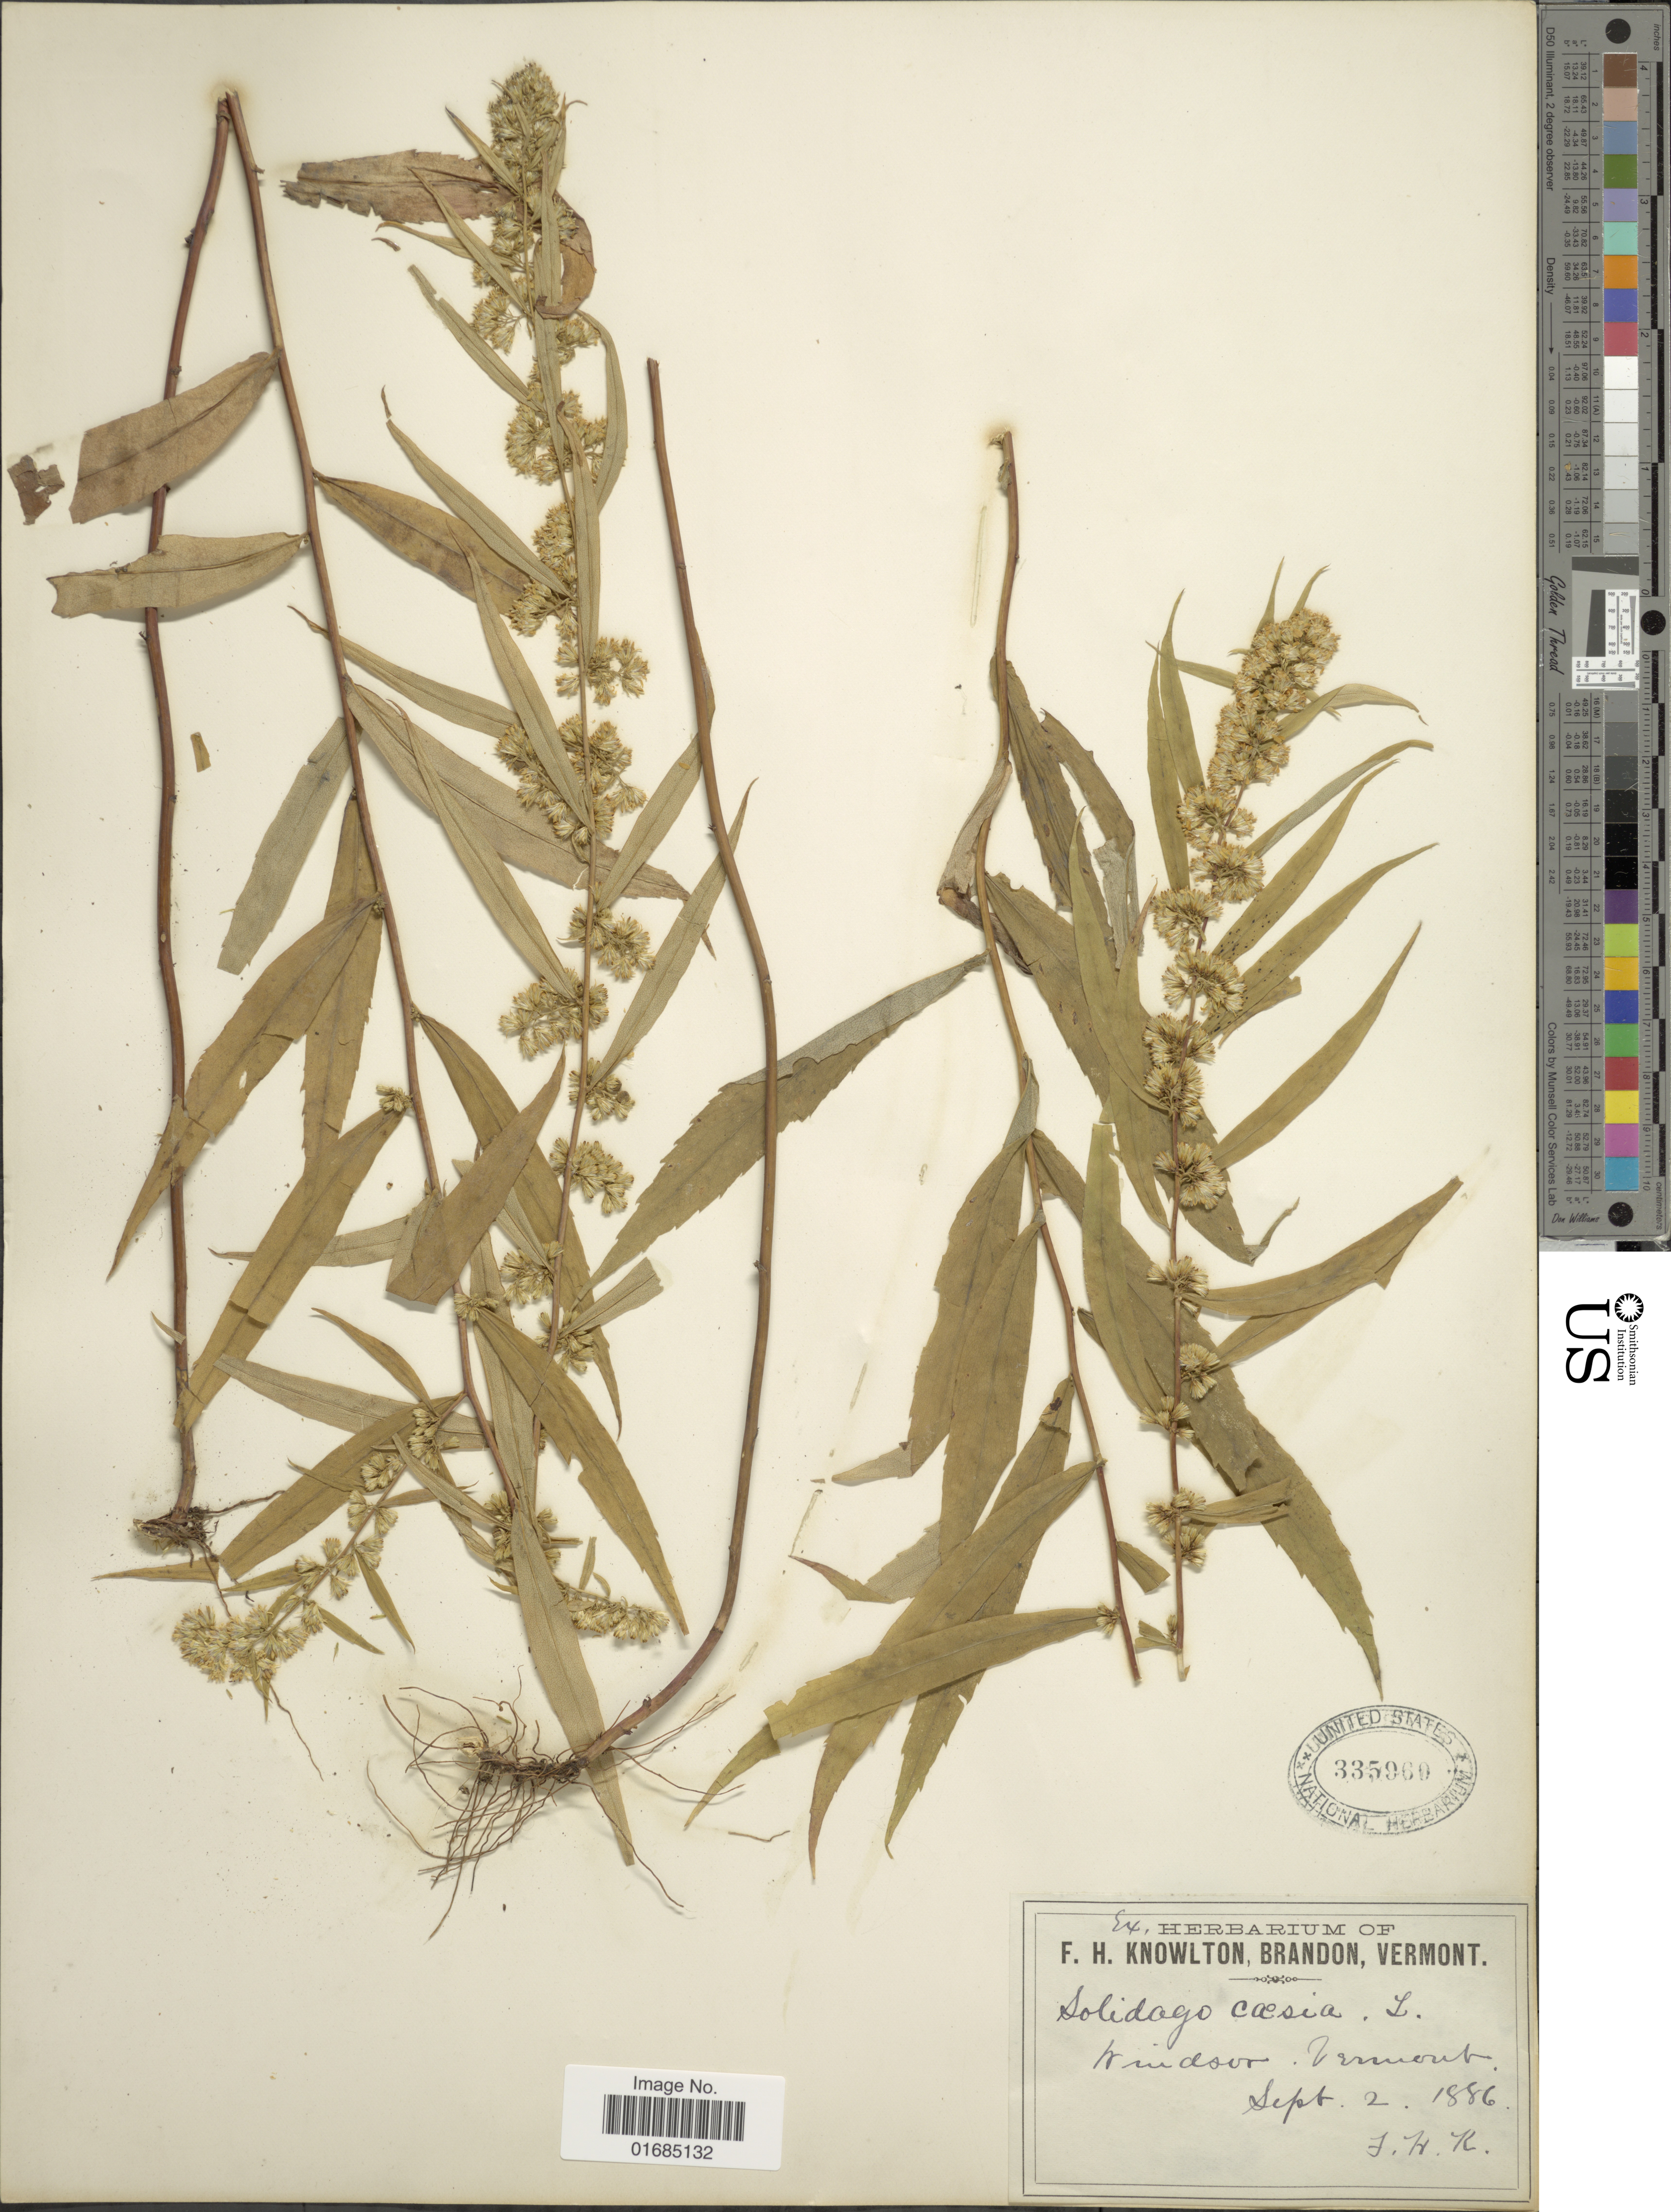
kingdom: Plantae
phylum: Tracheophyta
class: Magnoliopsida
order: Asterales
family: Asteraceae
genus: Solidago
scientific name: Solidago caesia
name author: L.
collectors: F. H. Knowlton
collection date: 1886-09-02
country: United States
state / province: Vermont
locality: Windsor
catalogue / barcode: US 335960